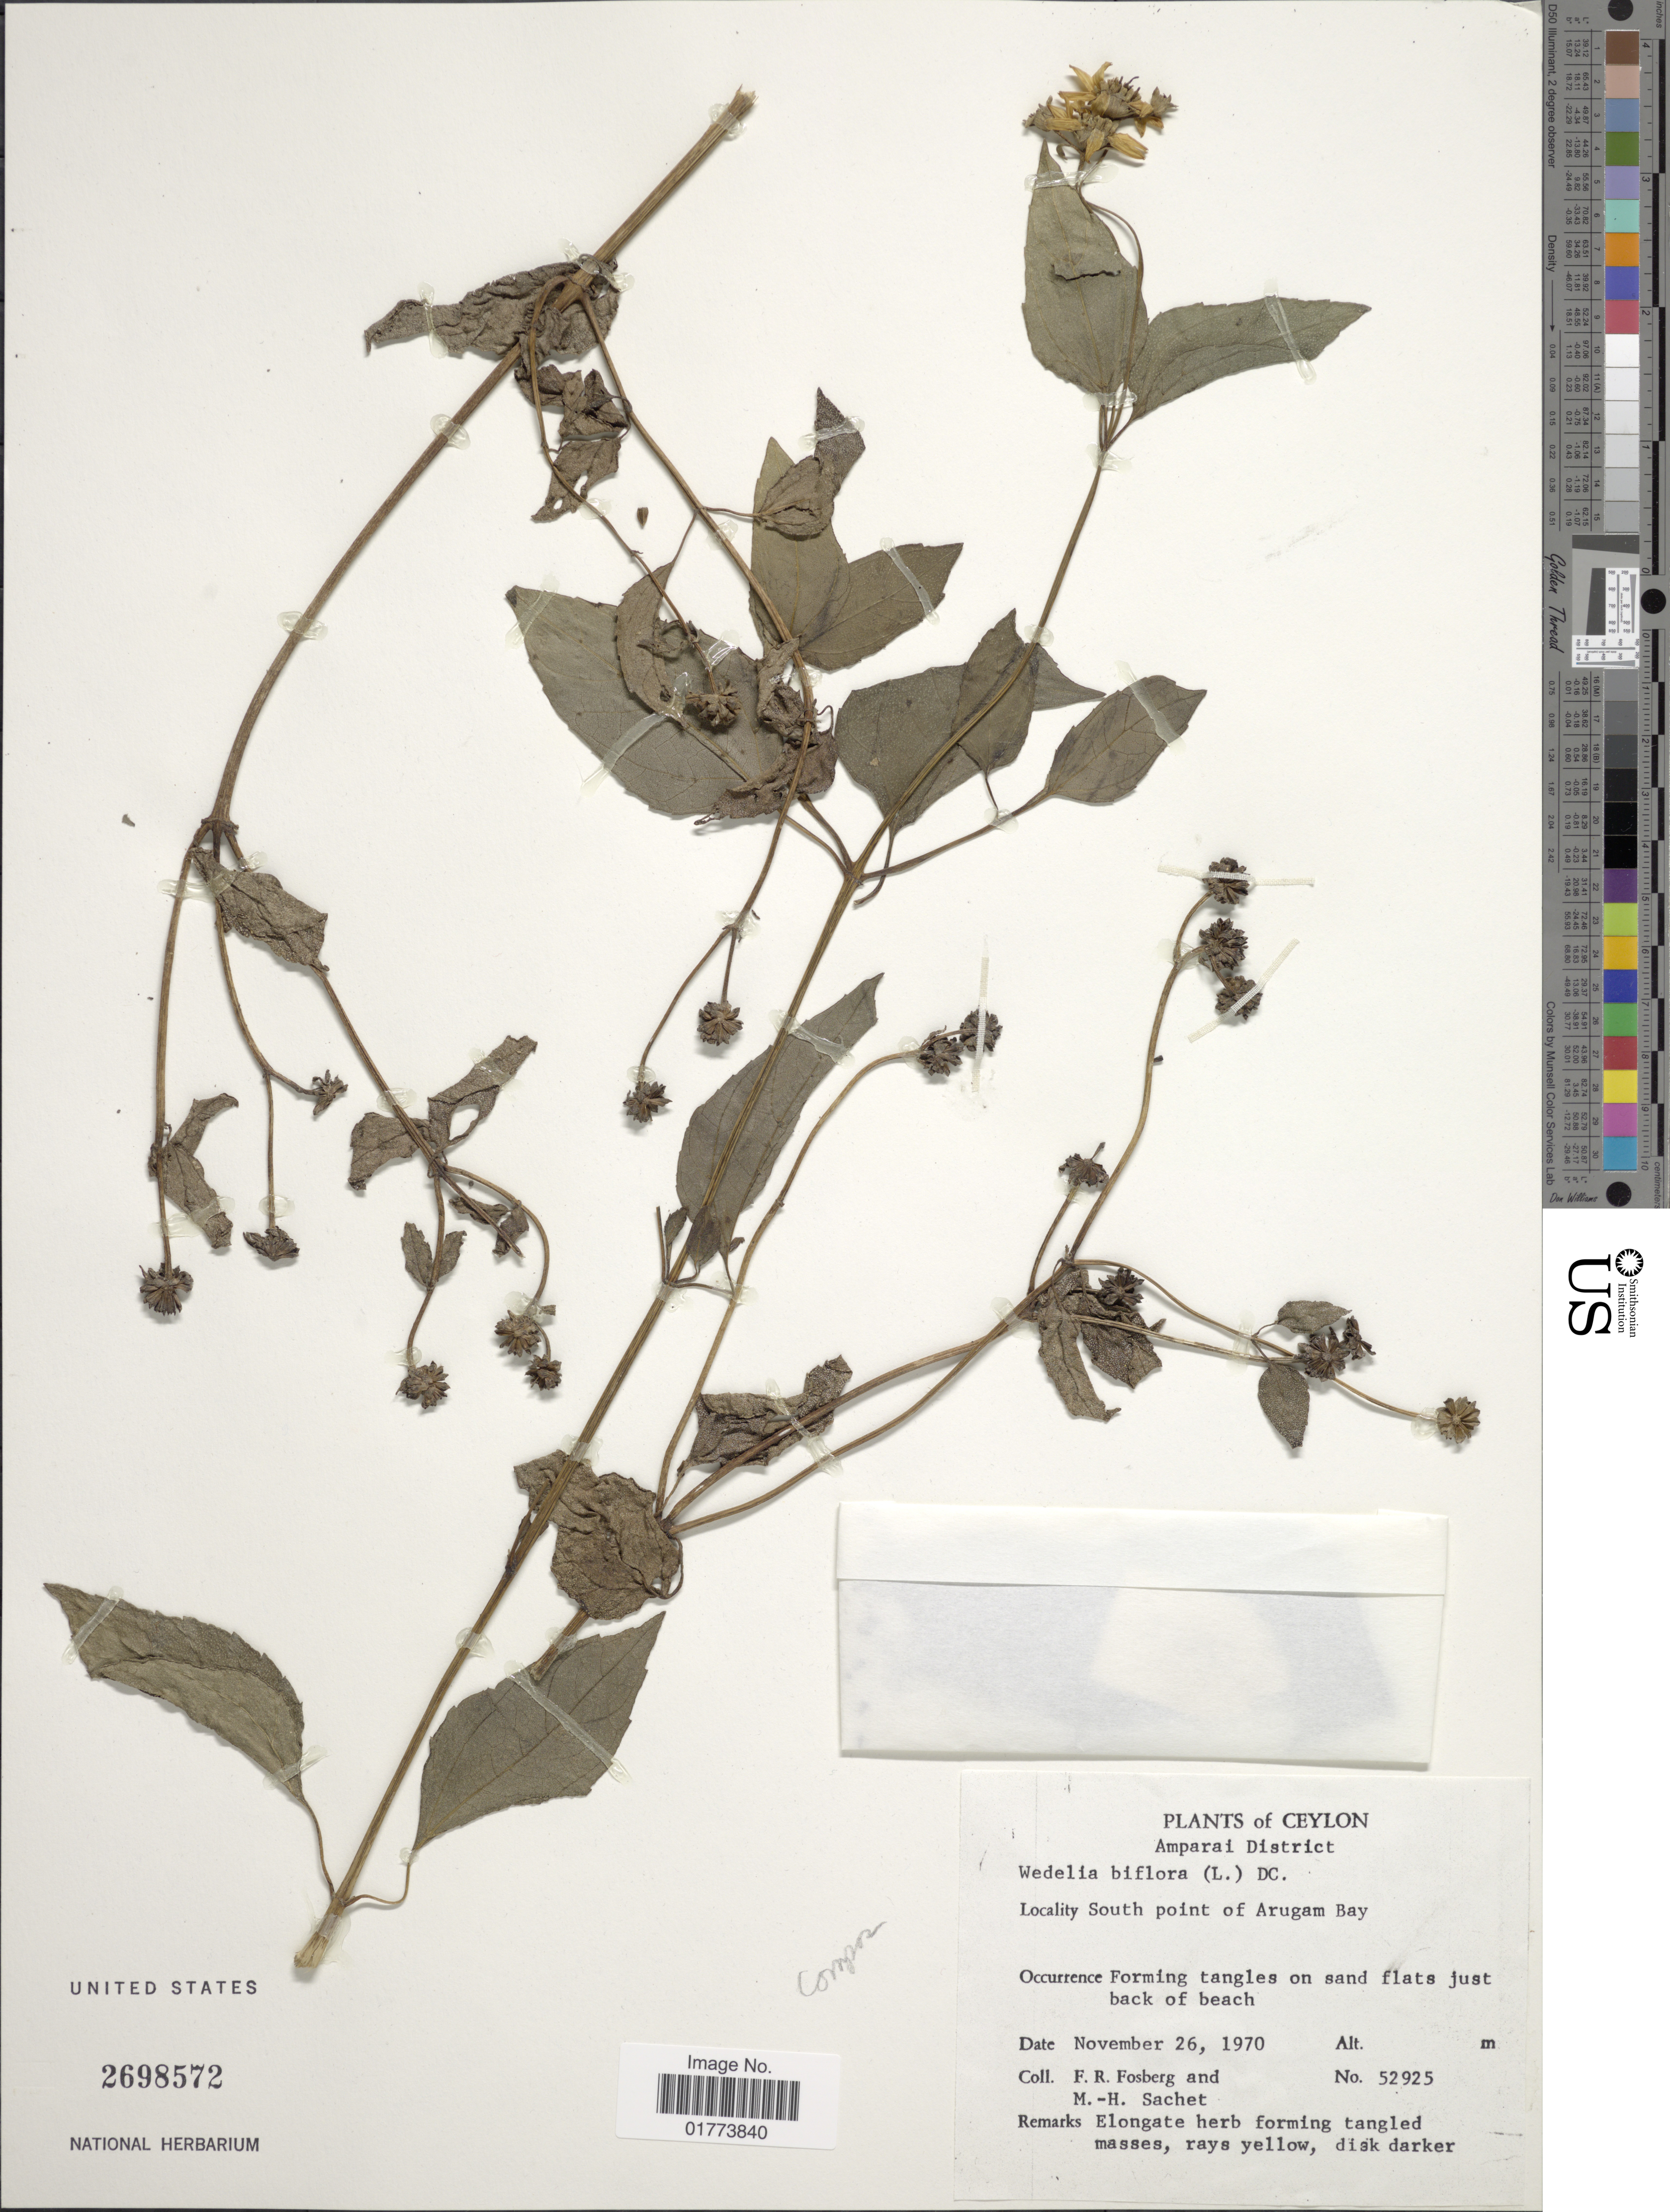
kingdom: Plantae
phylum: Tracheophyta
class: Magnoliopsida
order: Asterales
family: Asteraceae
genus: Wollastonia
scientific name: Wollastonia biflora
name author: (L.) DC.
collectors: F. R. Fosberg & M.-H. Sachet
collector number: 52925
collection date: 1970-11-26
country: Sri Lanka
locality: South point of Arugam Bay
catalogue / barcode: US 2698572